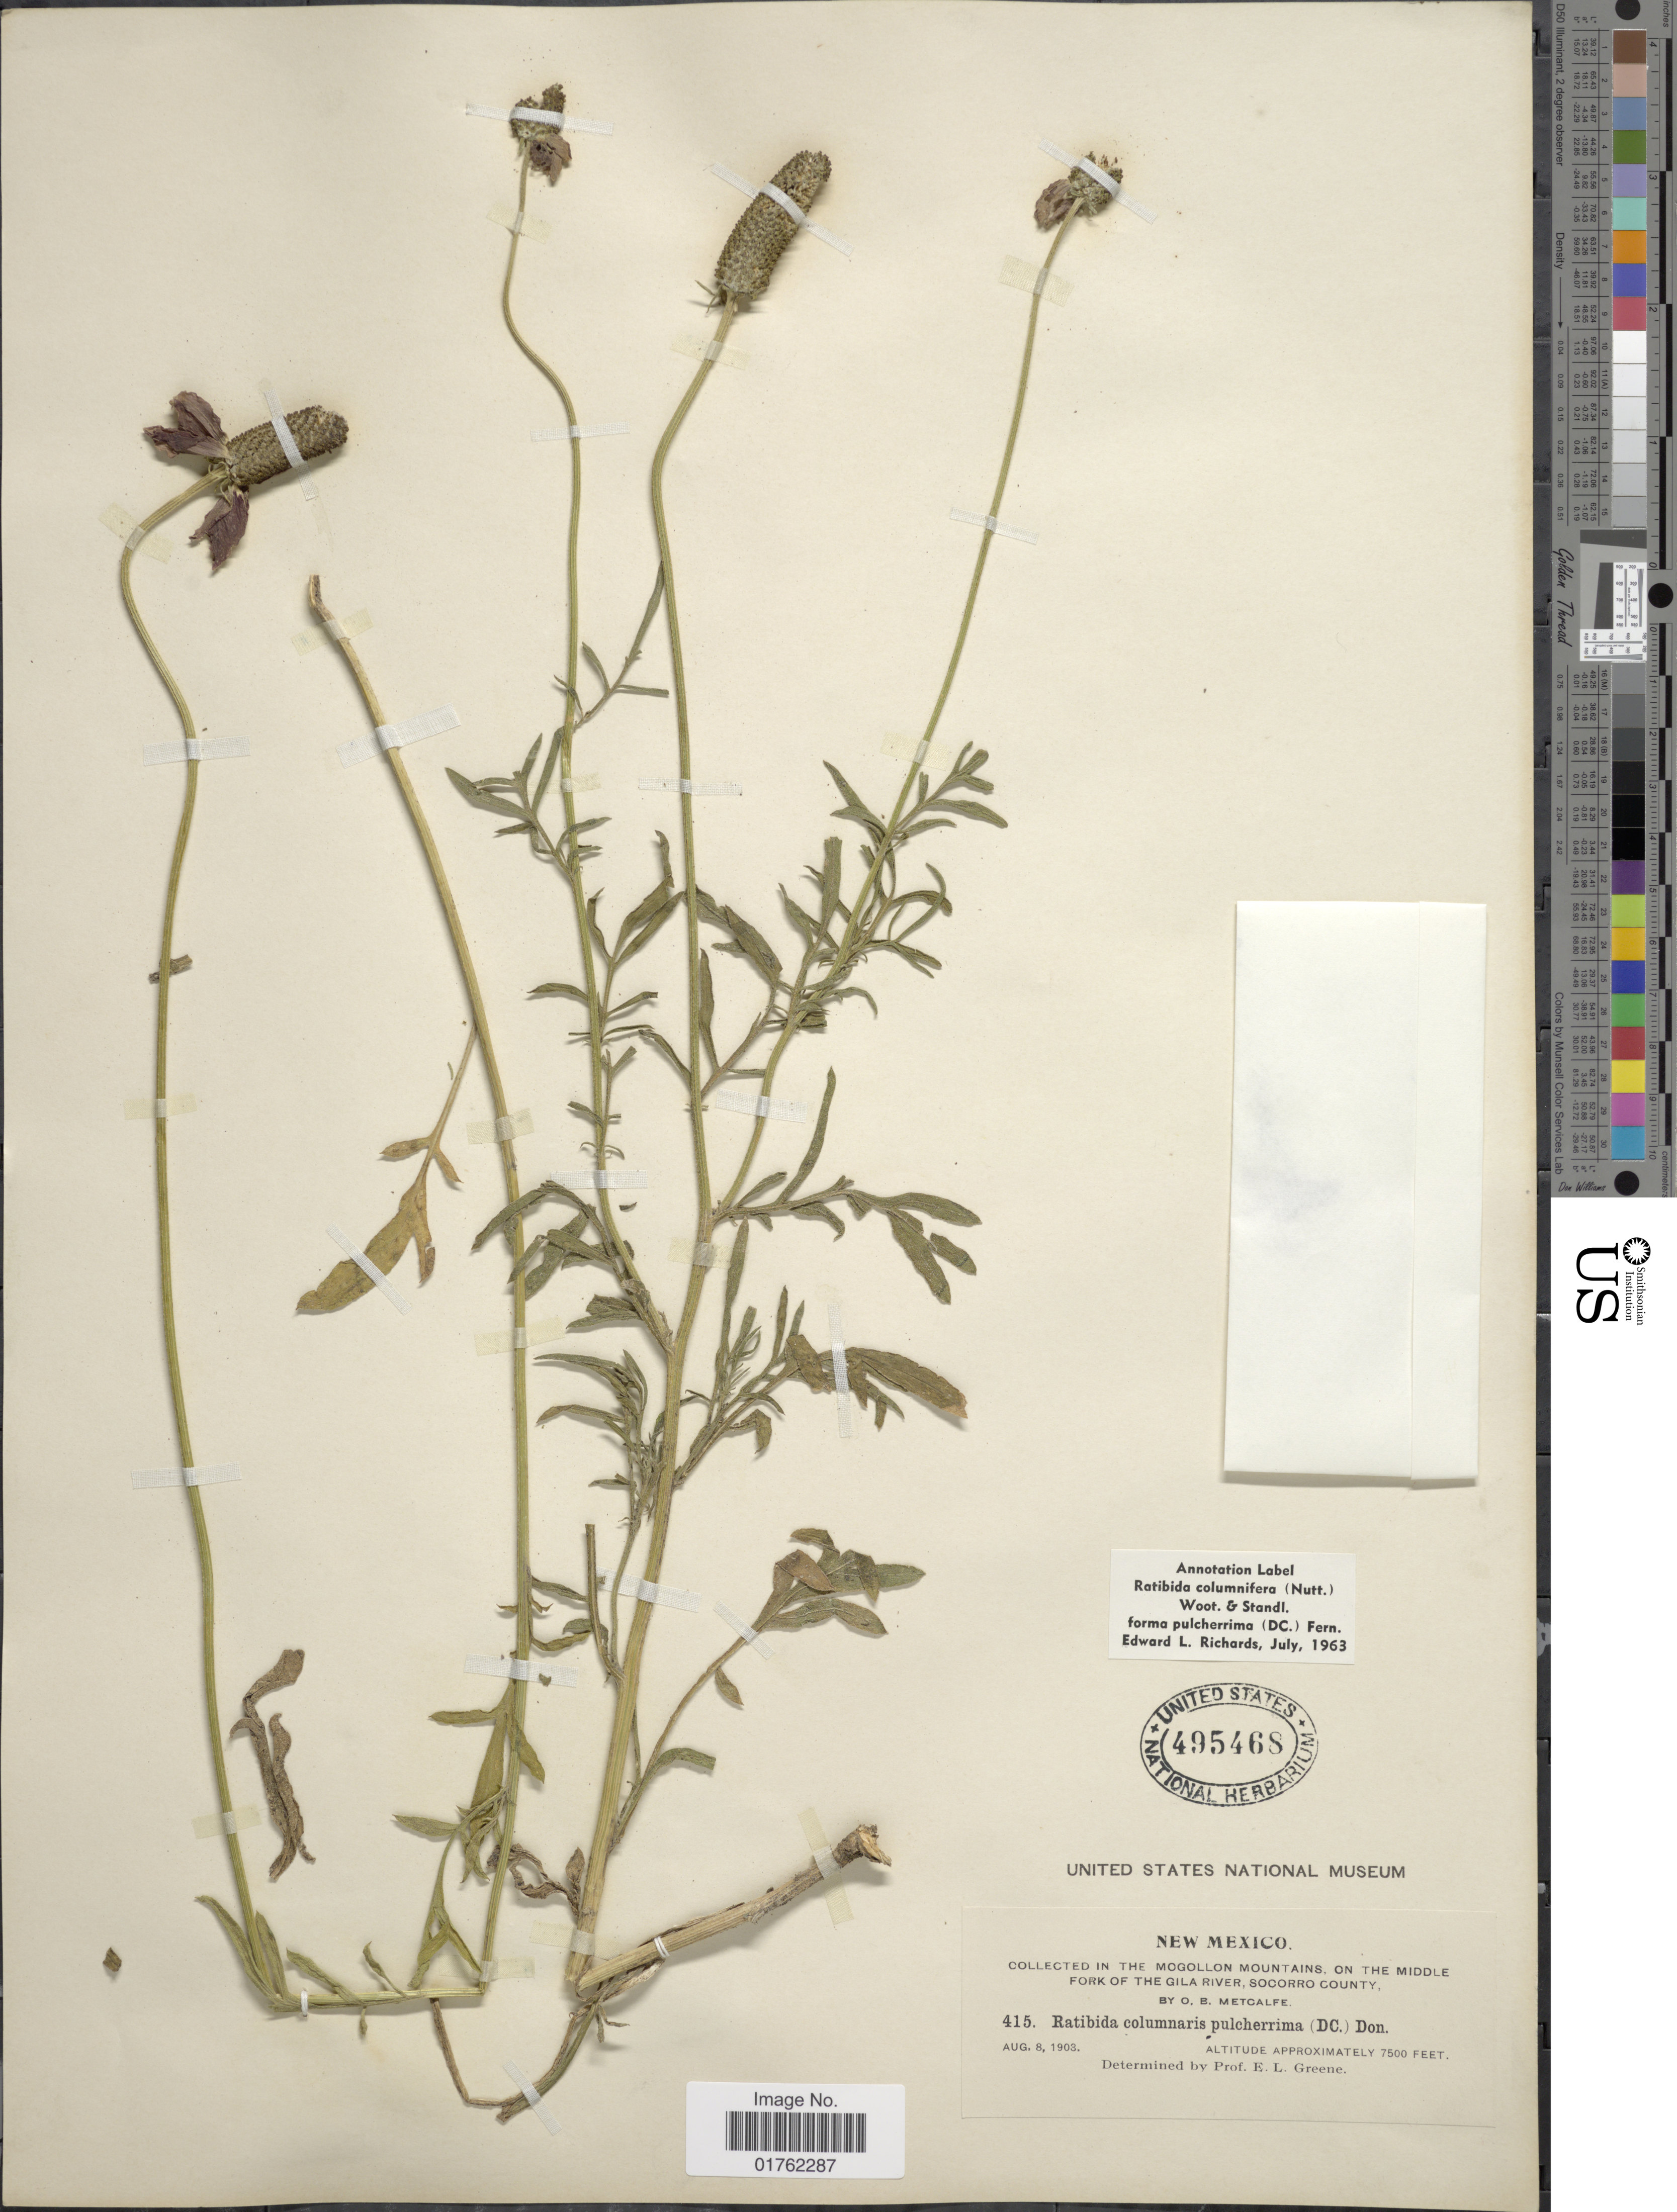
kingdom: Plantae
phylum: Tracheophyta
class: Magnoliopsida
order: Asterales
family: Asteraceae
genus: Ratibida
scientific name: Ratibida columnaris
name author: (Pursh) D. Don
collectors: O. B. Metcalfe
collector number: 415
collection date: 1903-08-08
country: United States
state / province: New Mexico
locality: In the Mogollon Mountains, on the middle fork of Gila River, Socorro County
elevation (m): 2286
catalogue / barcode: US 495458